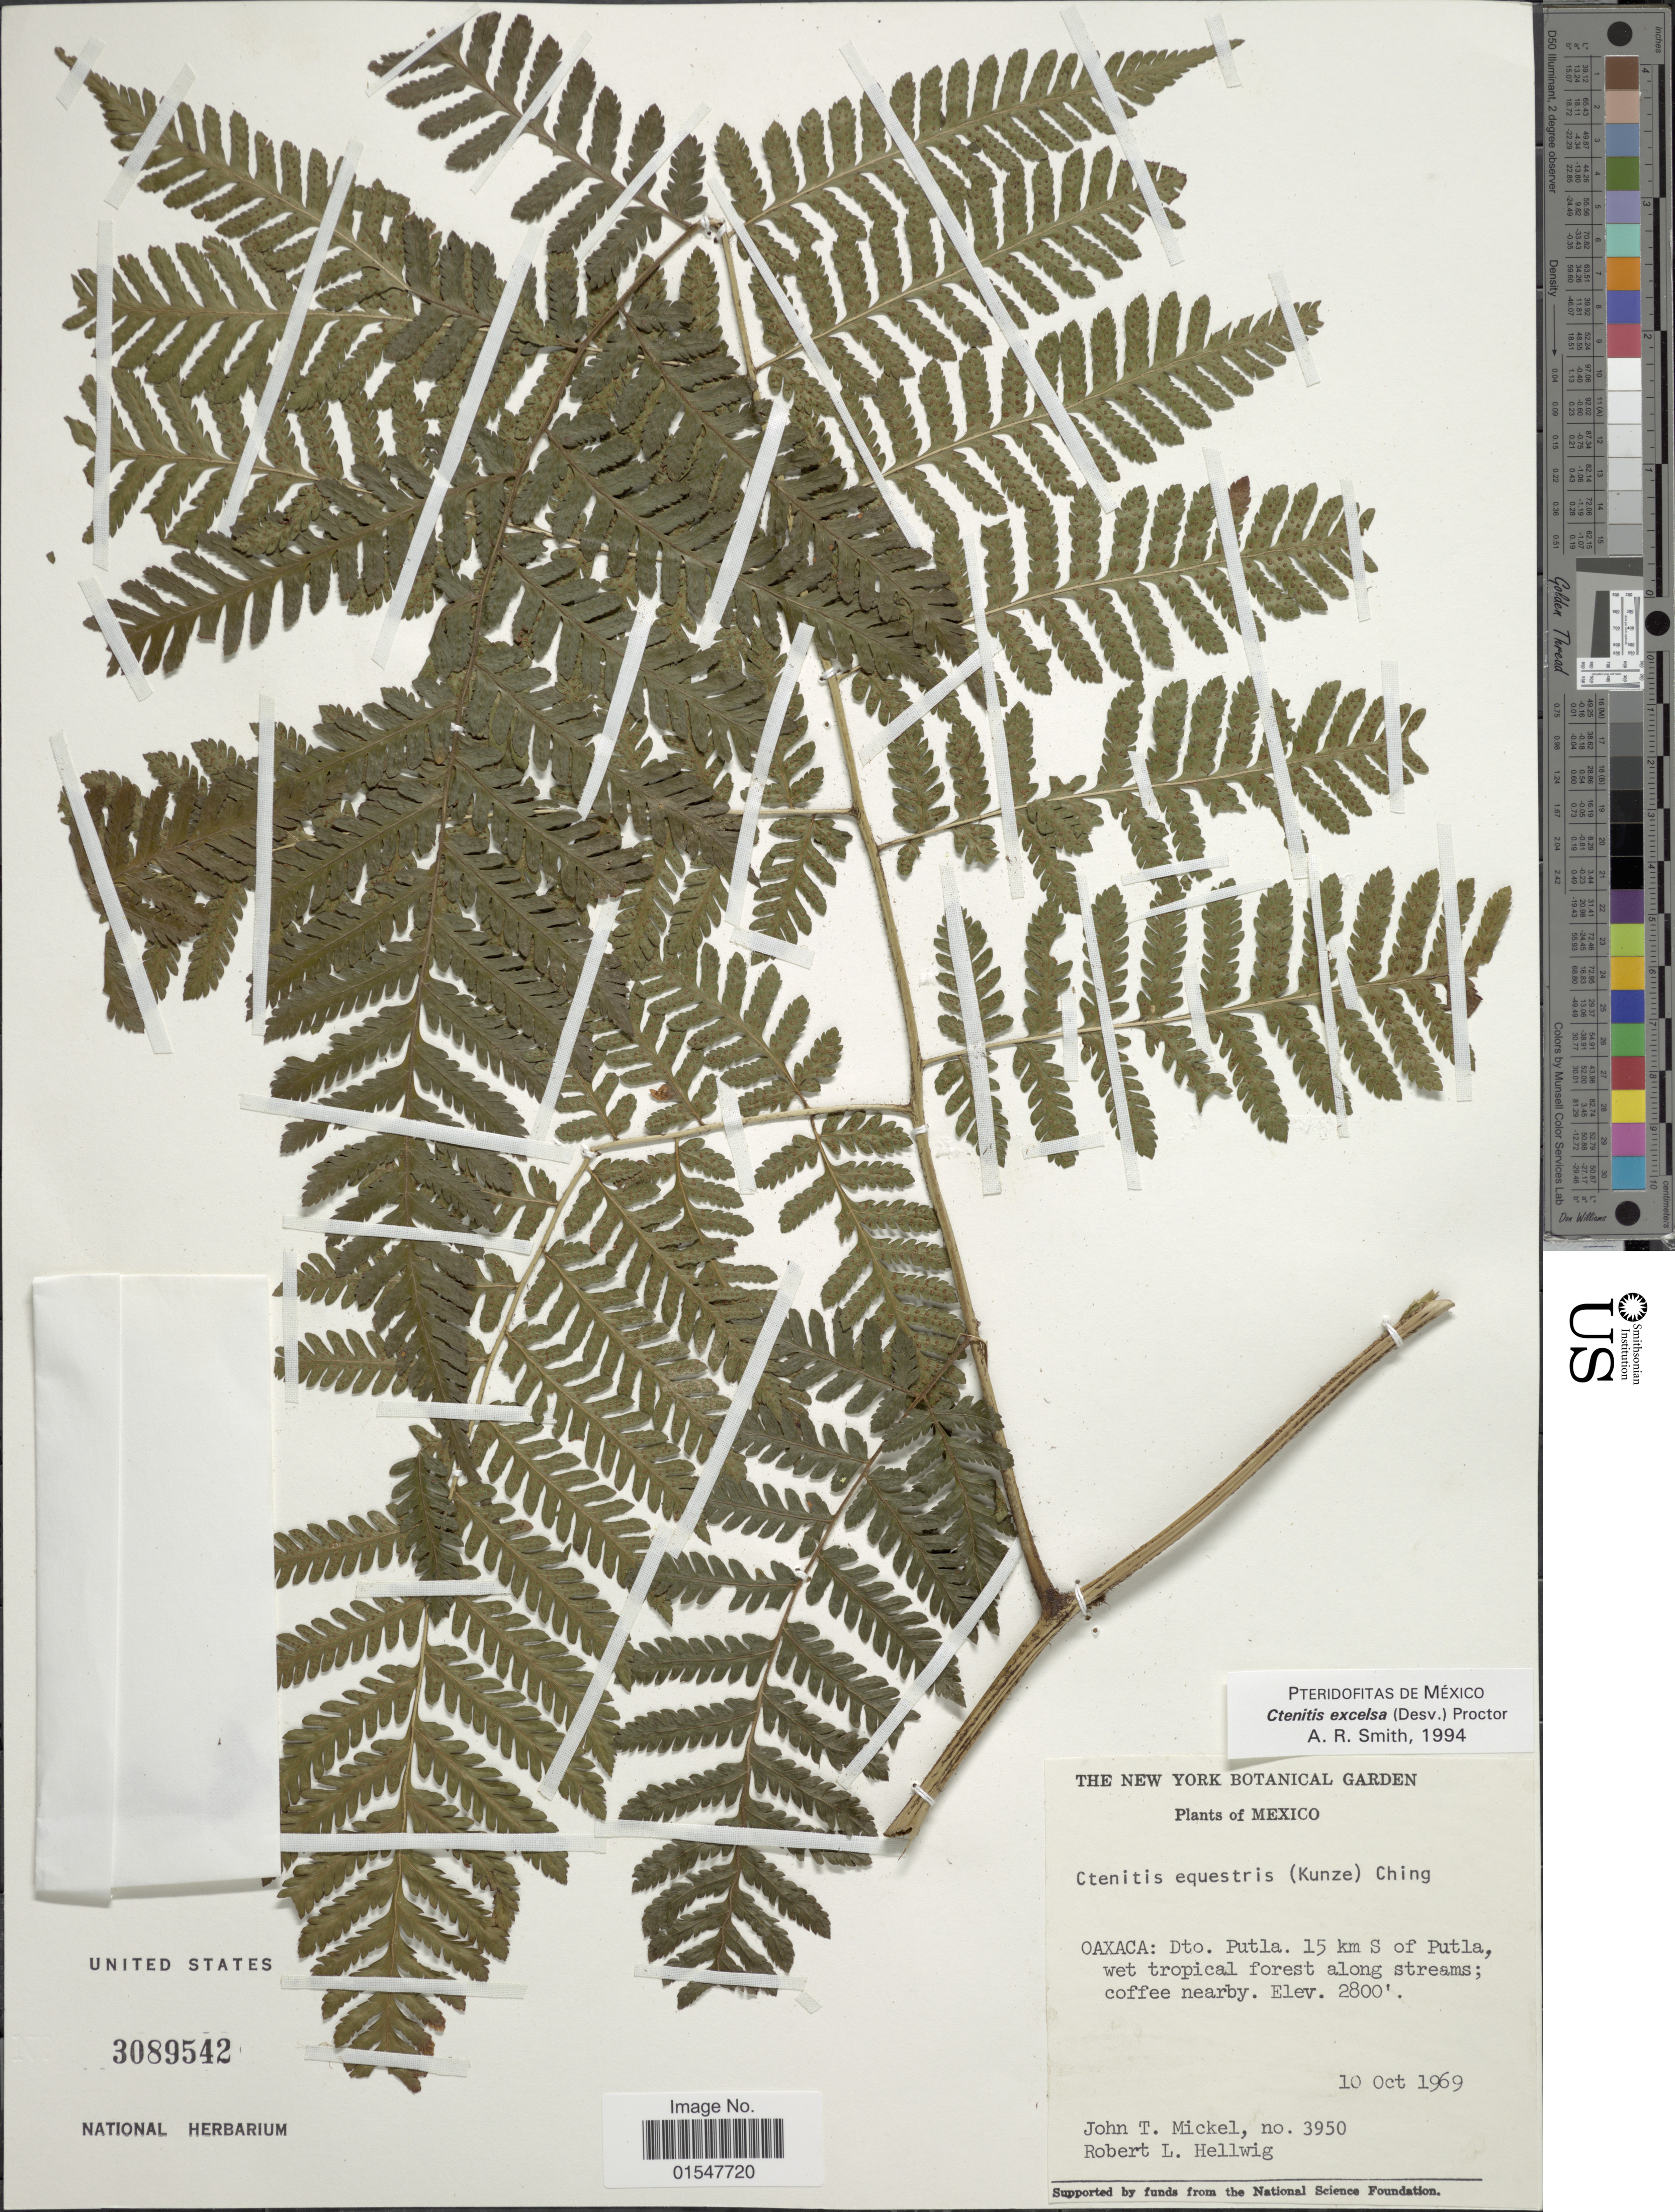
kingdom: Plantae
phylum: Tracheophyta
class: Polypodiopsida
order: Polypodiales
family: Dryopteridaceae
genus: Ctenitis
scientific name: Ctenitis excelsa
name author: (Desv.) Proctor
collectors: J. T. Mickel & R. Hellwig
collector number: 3950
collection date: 1969-10-10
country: Mexico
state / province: Oaxaca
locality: Oaxaca: Dto. Putla. 15 km S of Putla.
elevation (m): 853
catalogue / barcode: US 3089542